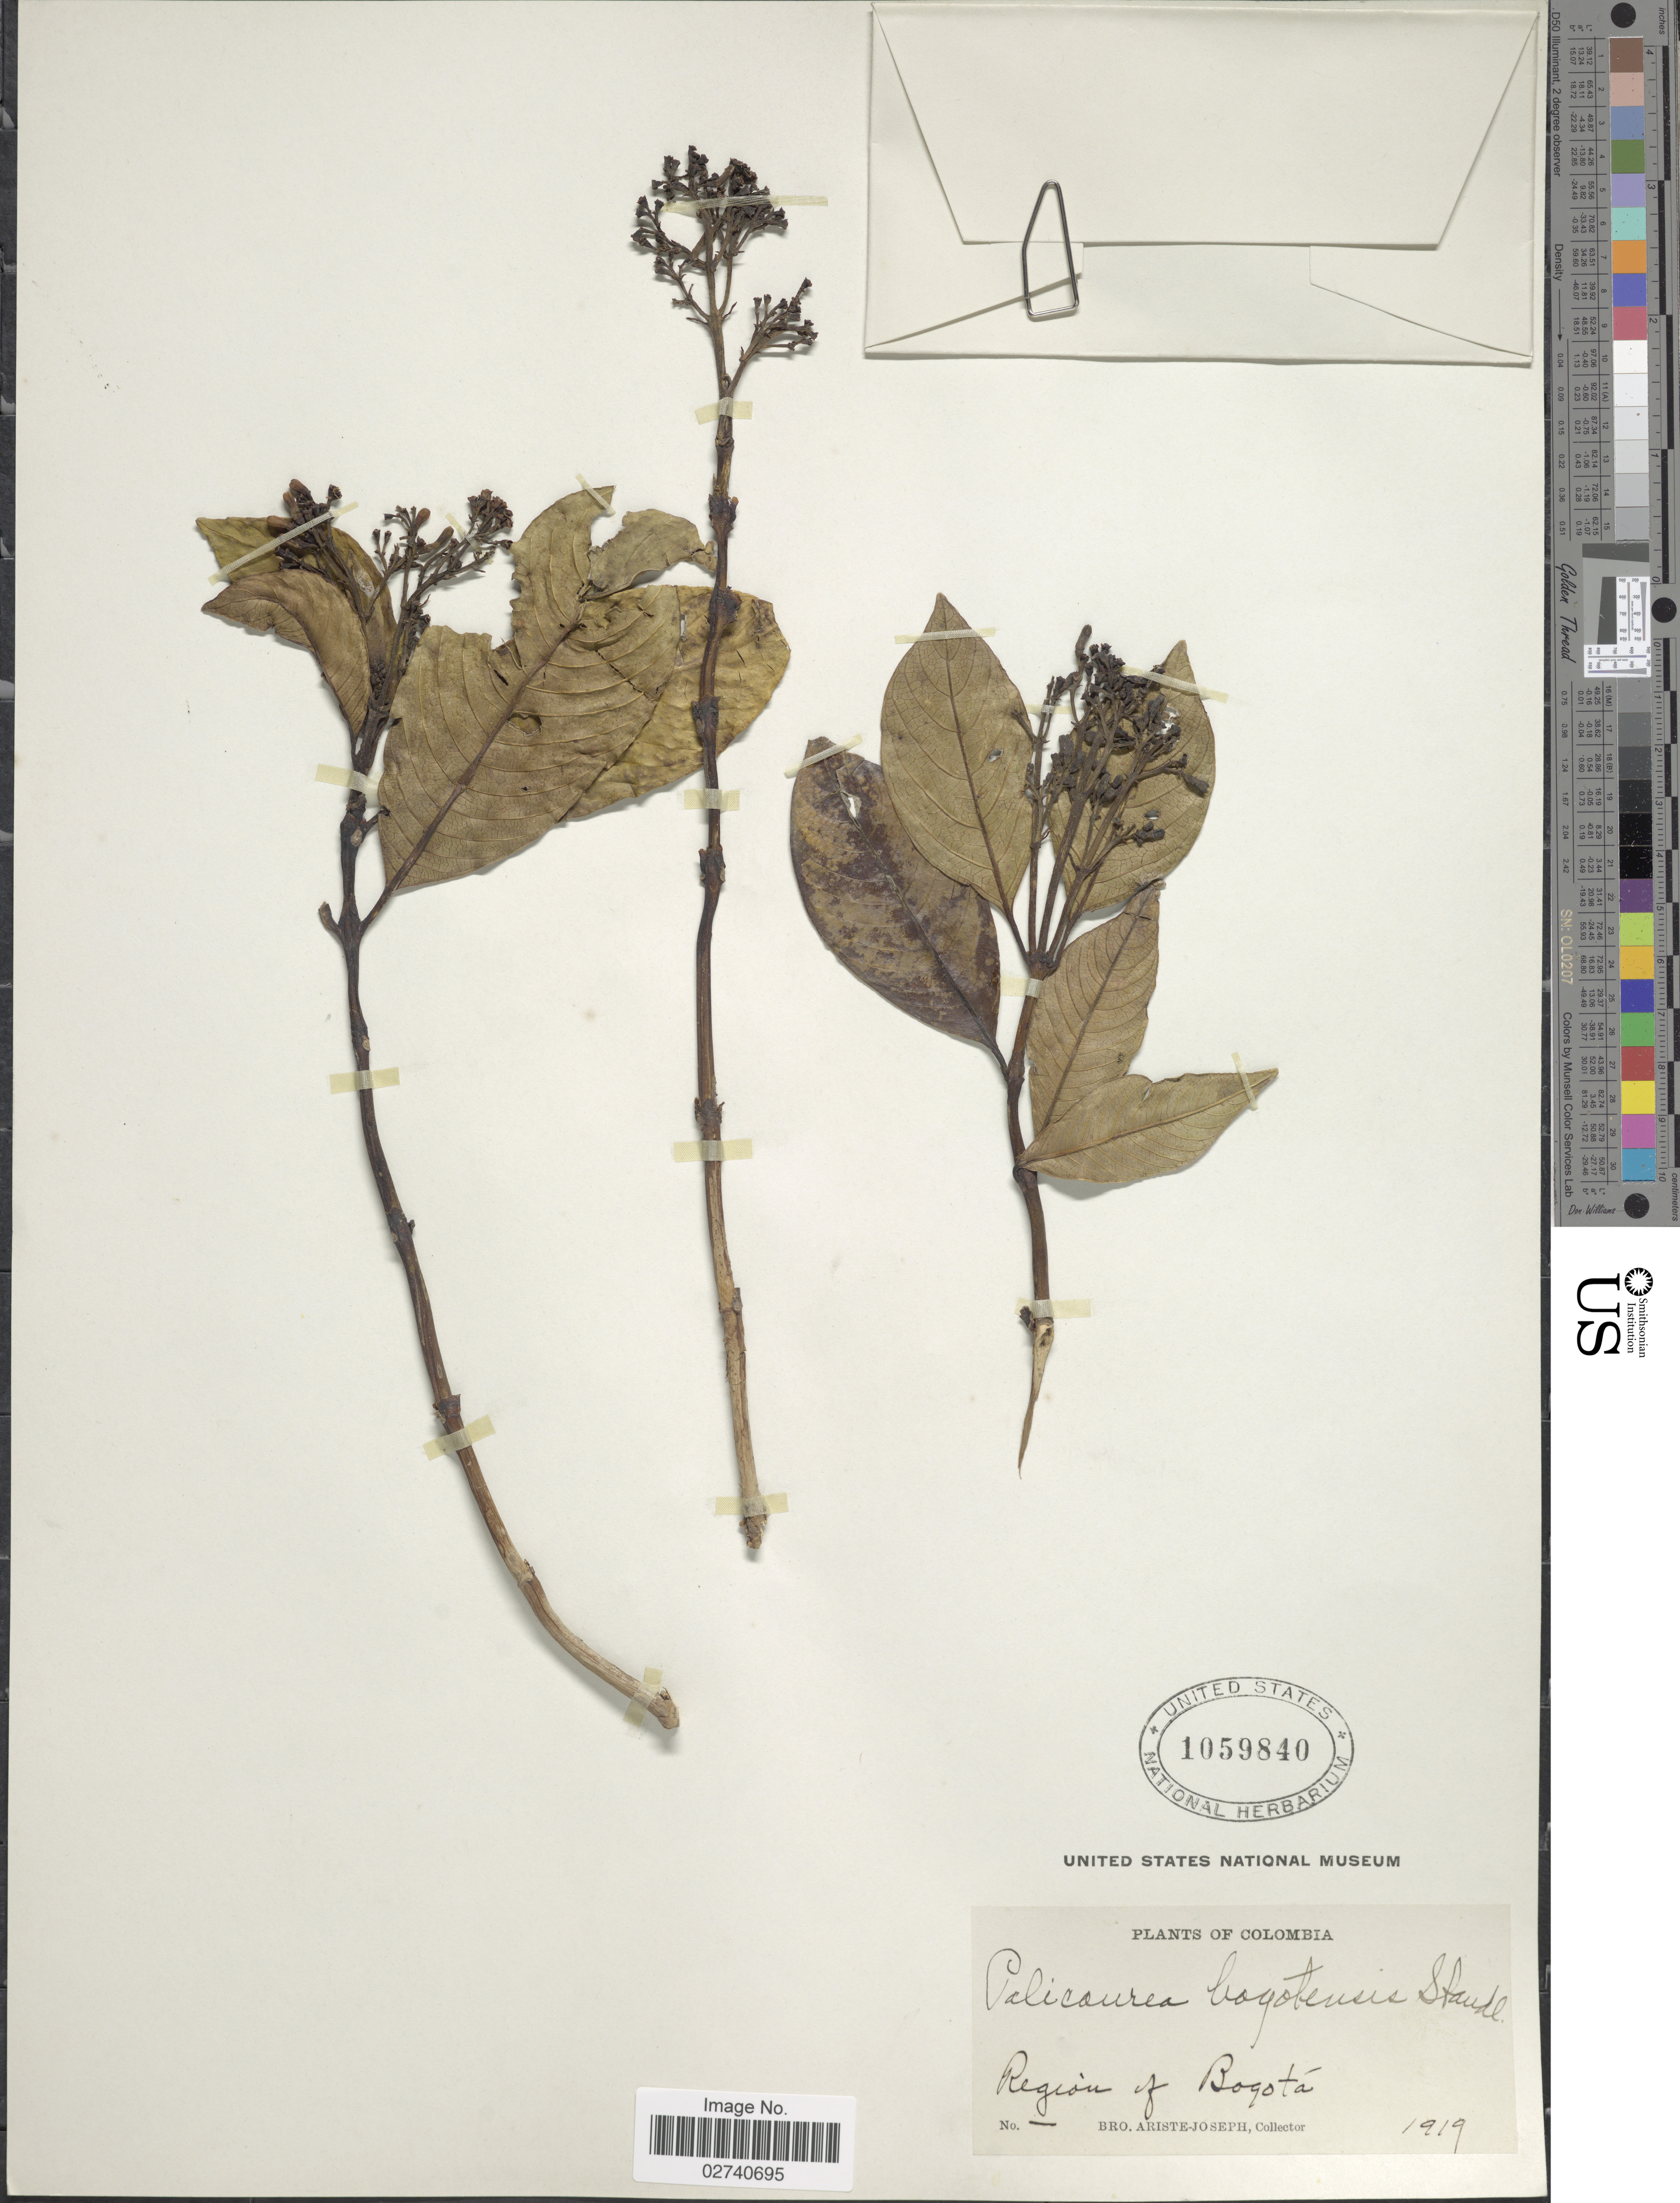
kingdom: Plantae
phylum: Tracheophyta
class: Magnoliopsida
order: Gentianales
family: Rubiaceae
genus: Palicourea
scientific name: Palicourea vaginata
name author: Benth.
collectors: Bro. Ariste-Joseph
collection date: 1919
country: Colombia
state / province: Bogota D.C.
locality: Region of Bogota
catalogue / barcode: US 1059840